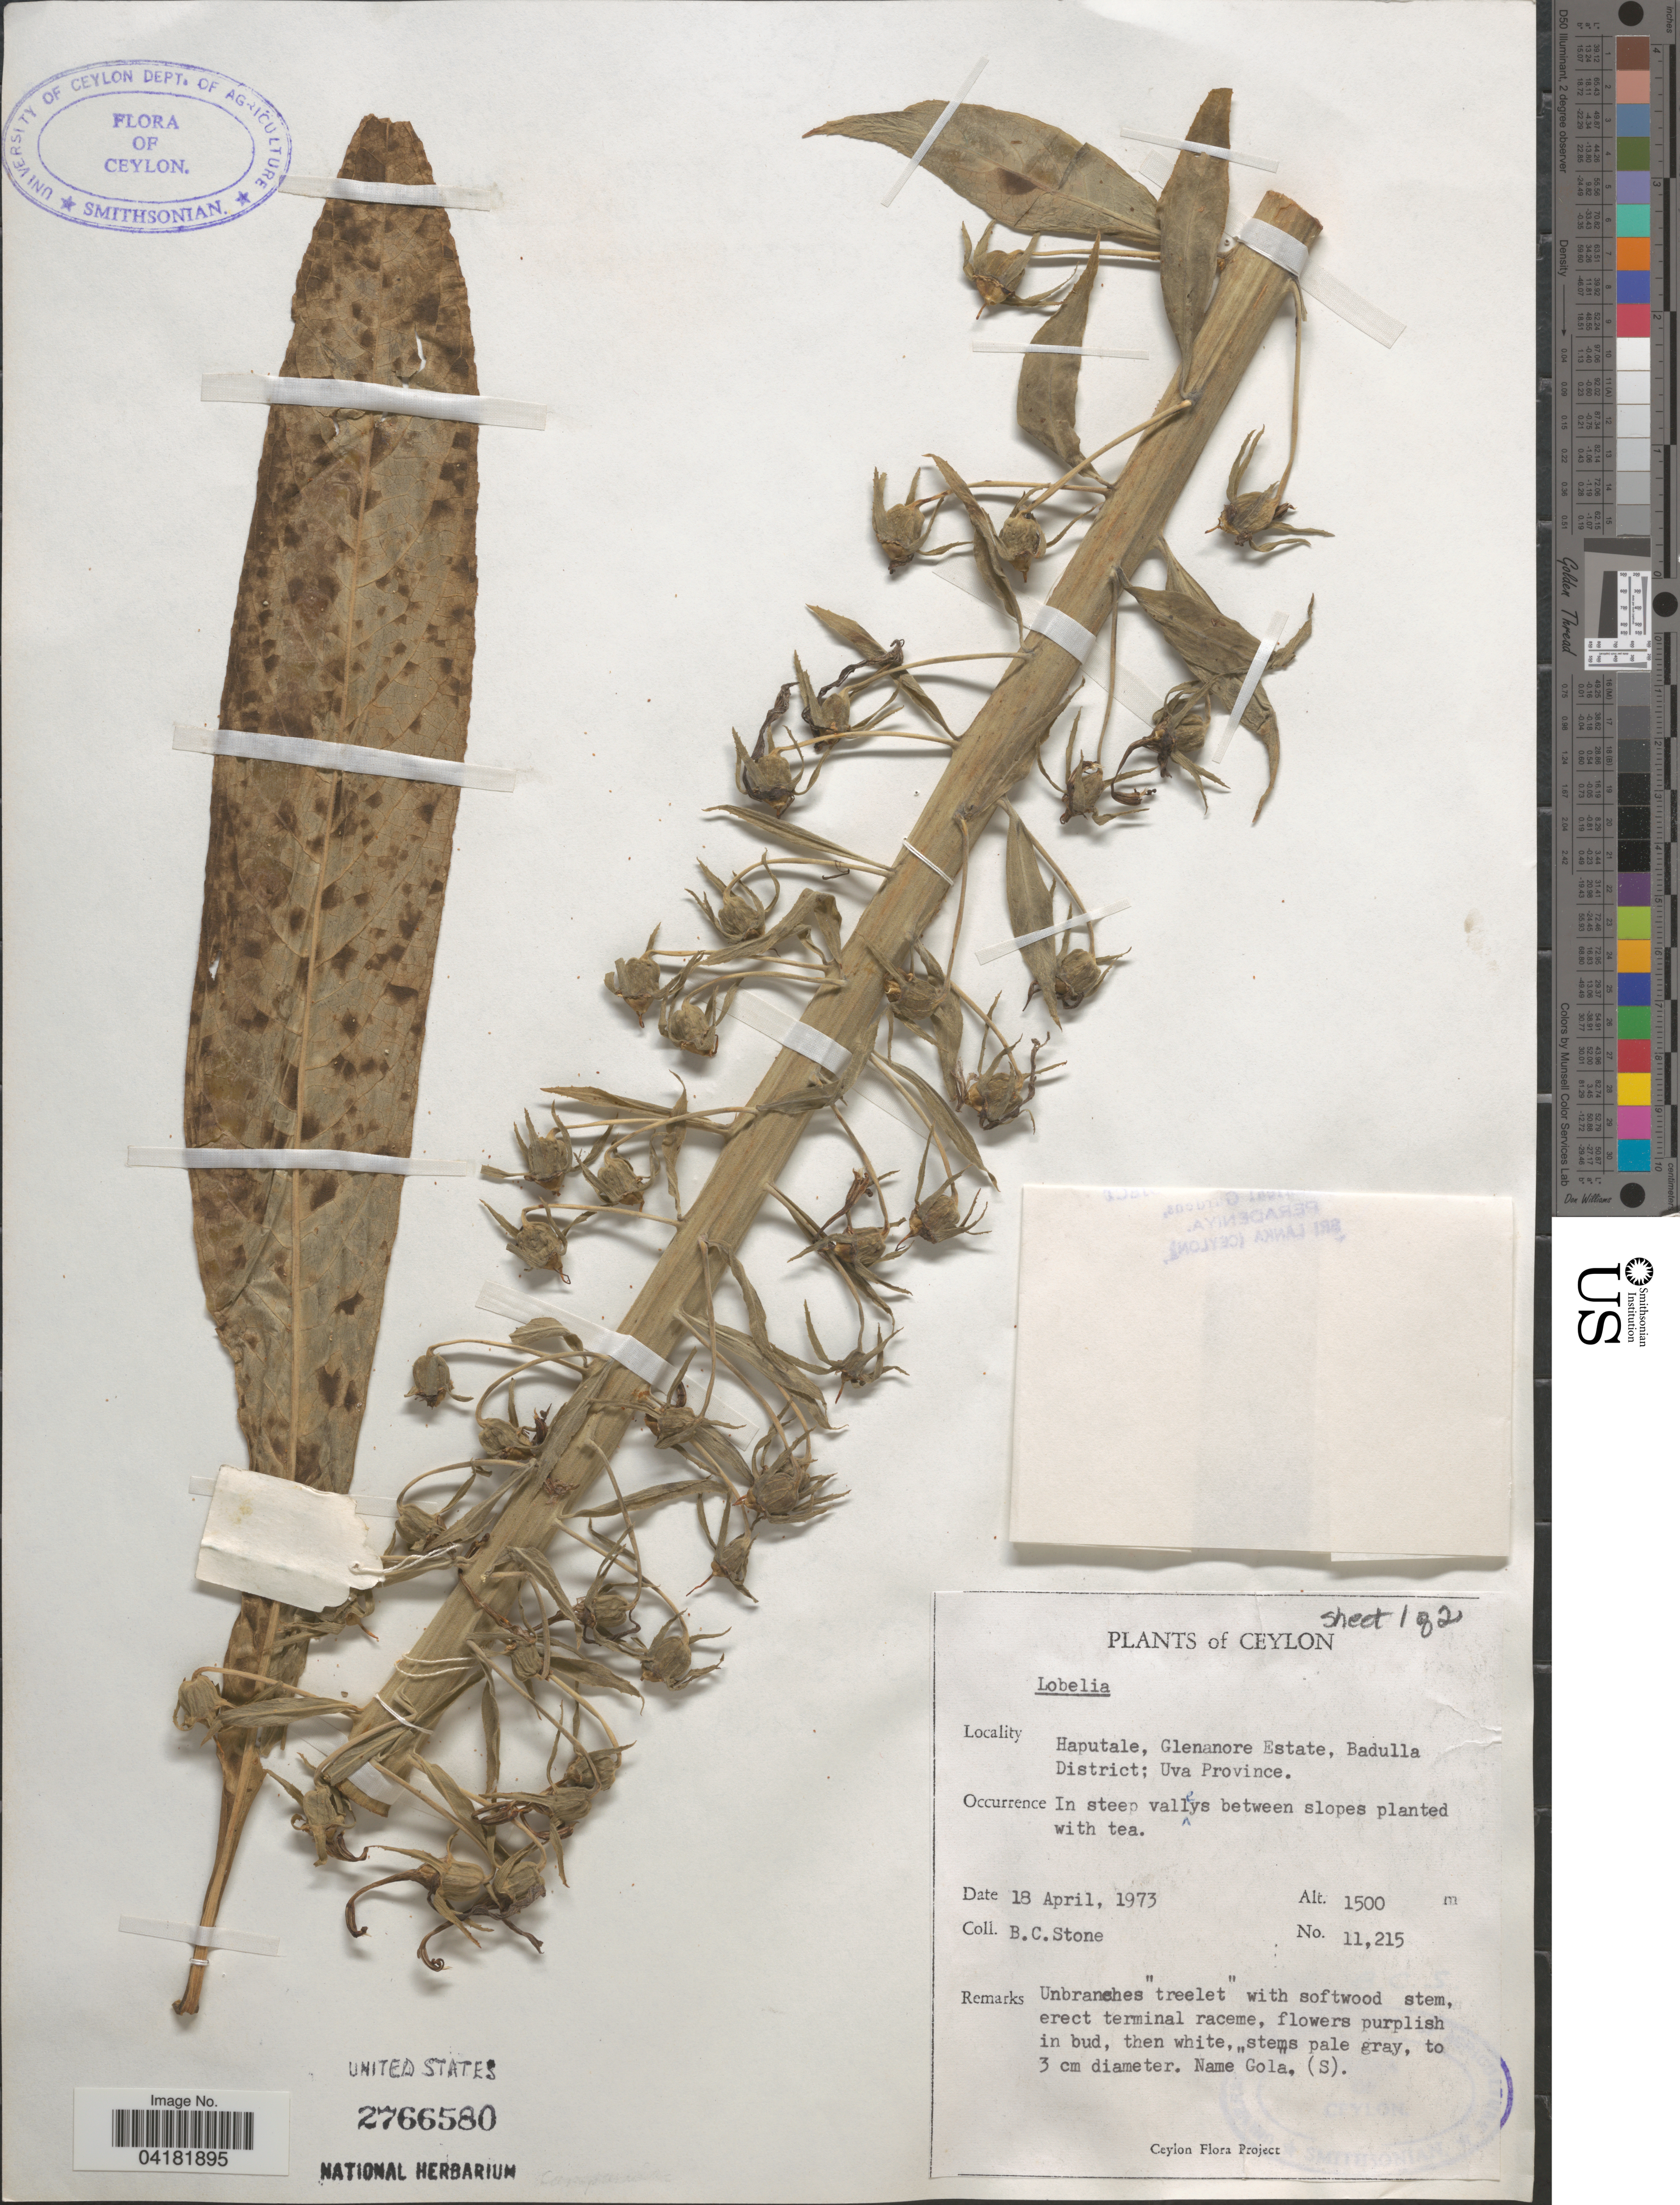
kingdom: Plantae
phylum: Tracheophyta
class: Magnoliopsida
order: Asterales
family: Campanulaceae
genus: Lobelia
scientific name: Lobelia sp.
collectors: B. C. Stone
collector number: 11215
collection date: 1973-04-18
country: Sri Lanka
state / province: Uva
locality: Ceylon. Haputale, Glenanore Estate, Badulla District.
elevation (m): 1500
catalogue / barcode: US 2766580